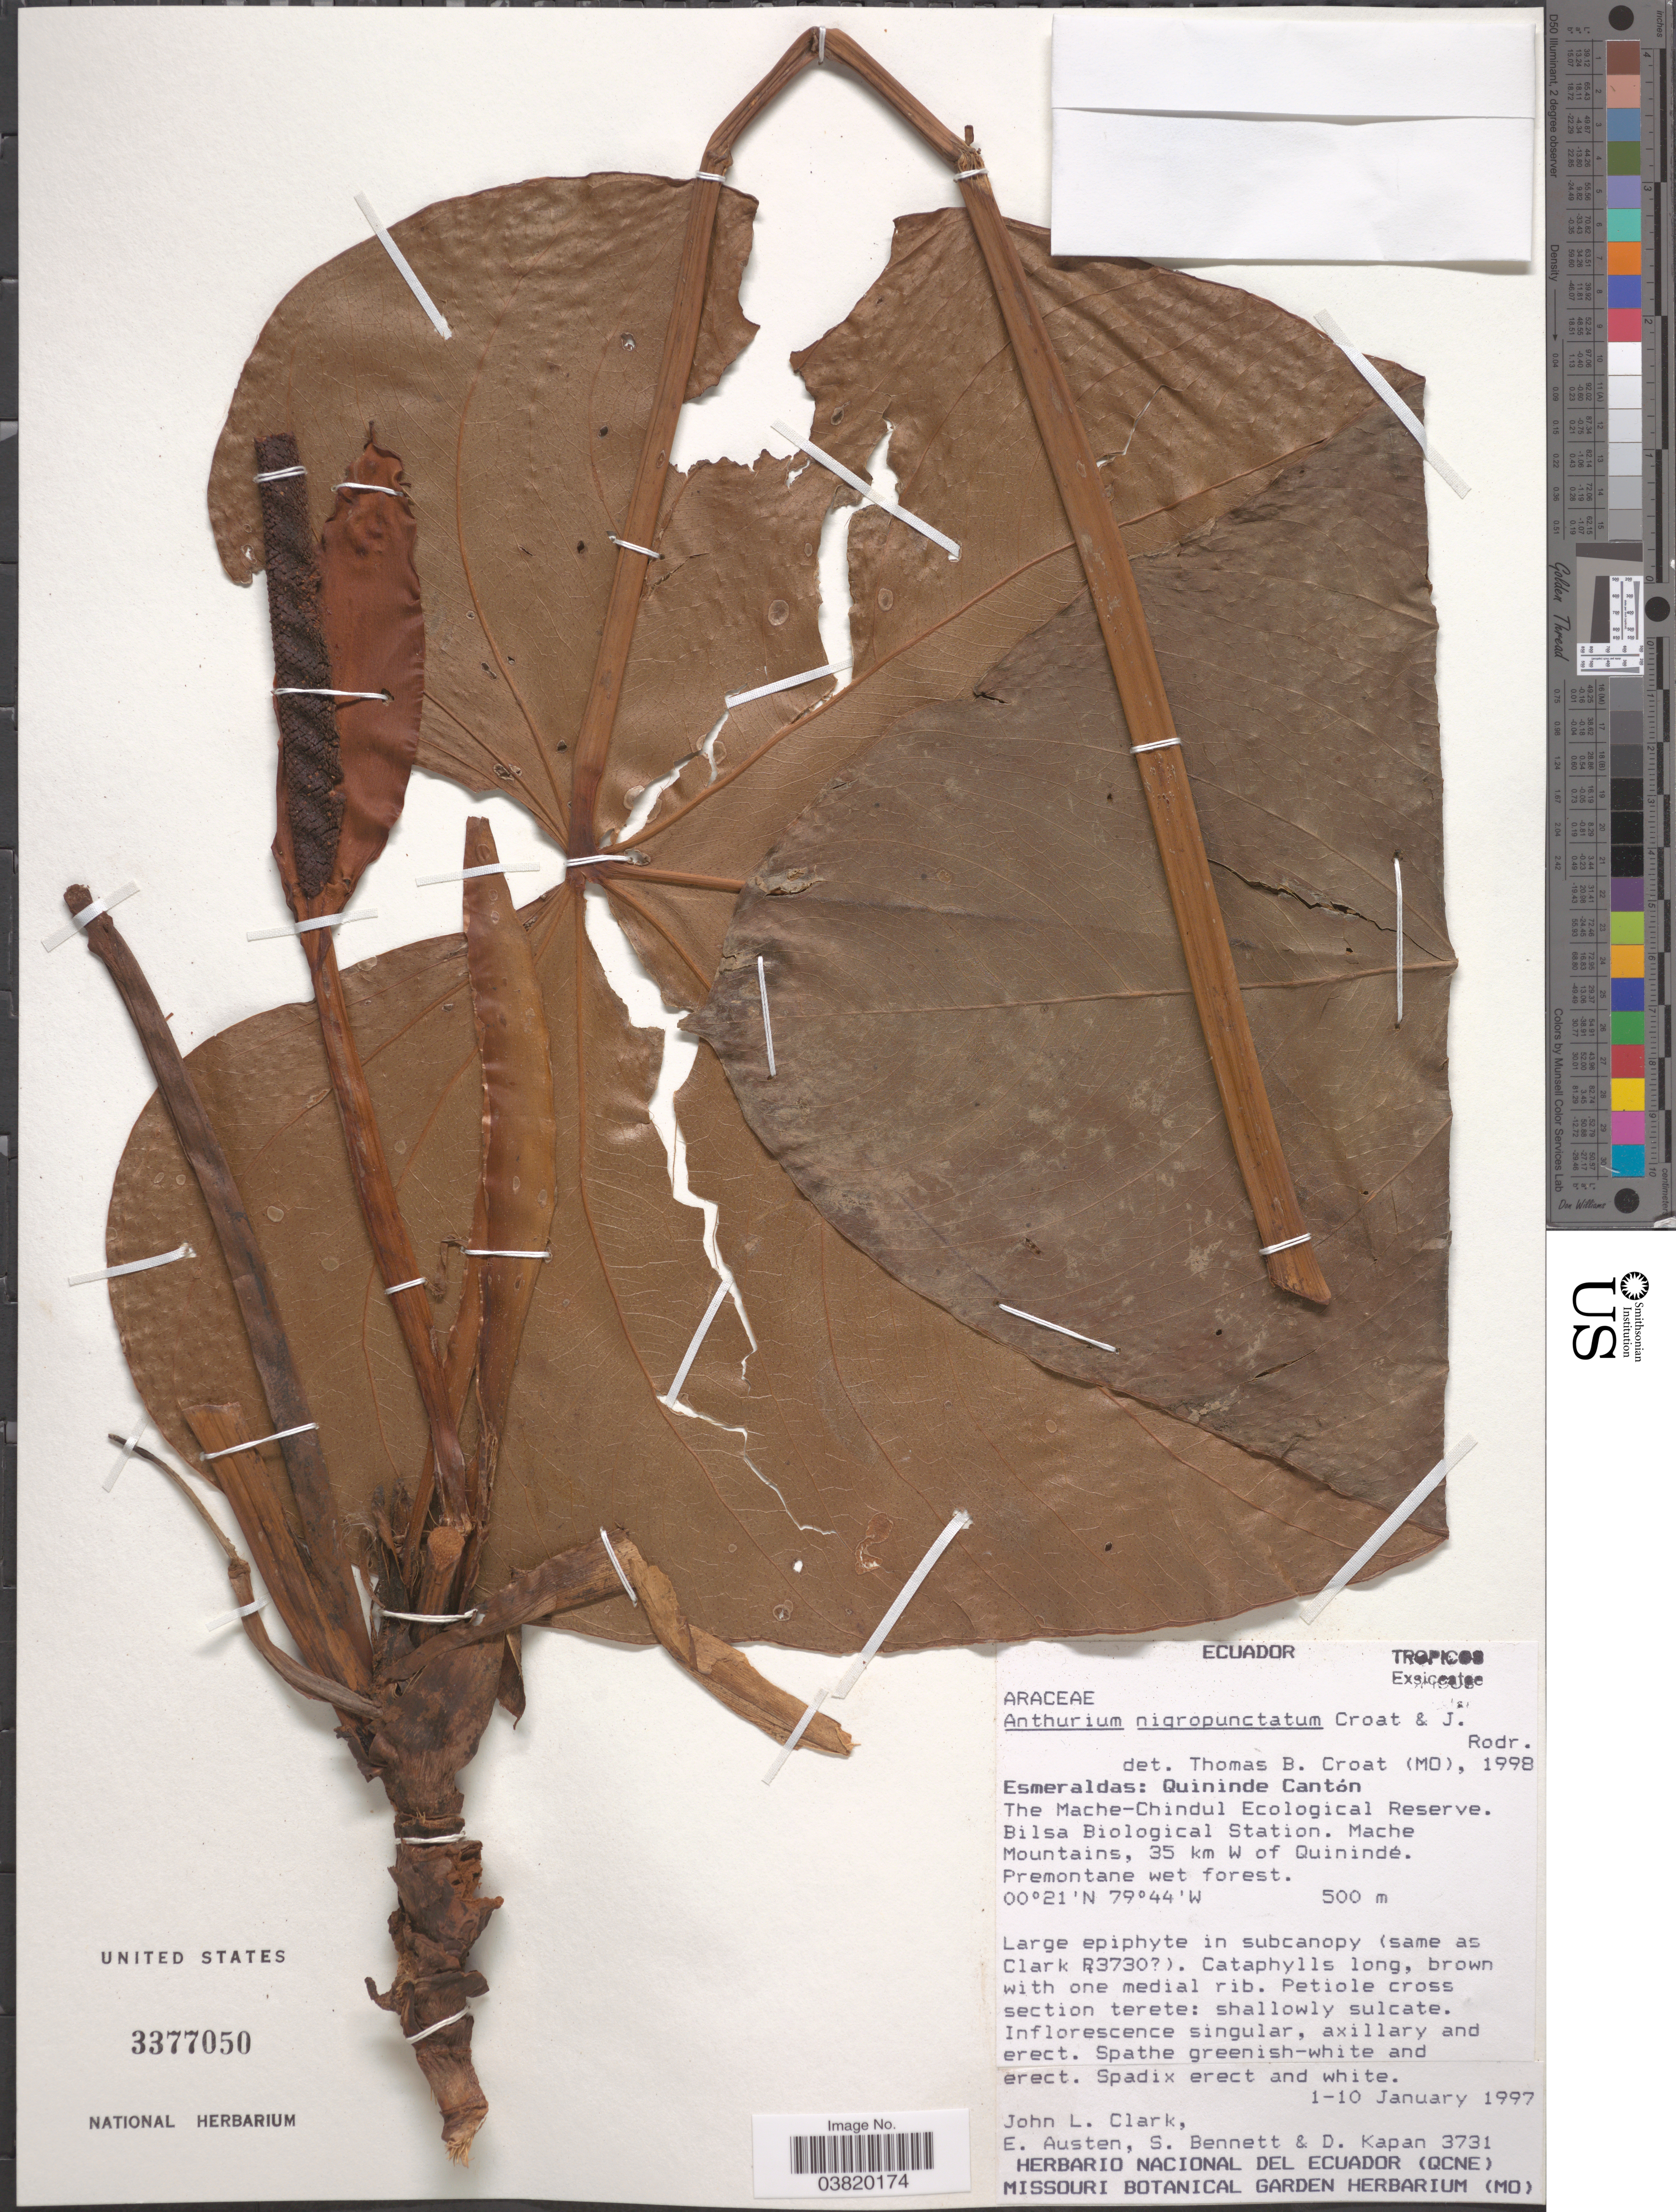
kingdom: Plantae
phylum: Tracheophyta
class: Liliopsida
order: Alismatales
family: Araceae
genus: Anthurium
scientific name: Anthurium nigropunctatum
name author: Croat & J. Rodr.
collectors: J. L. Clark, E. Austen, S. Bennett & D. Kapan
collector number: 3731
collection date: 1997-01-01/1997-01-10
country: Ecuador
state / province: Esmeraldas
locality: Quininde Cantón. The Mache-Chindul Ecological Reserve. Bilsa Biological Station. Mache Mountains, 35 km W of Quinindé.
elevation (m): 500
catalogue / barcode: US 3377050